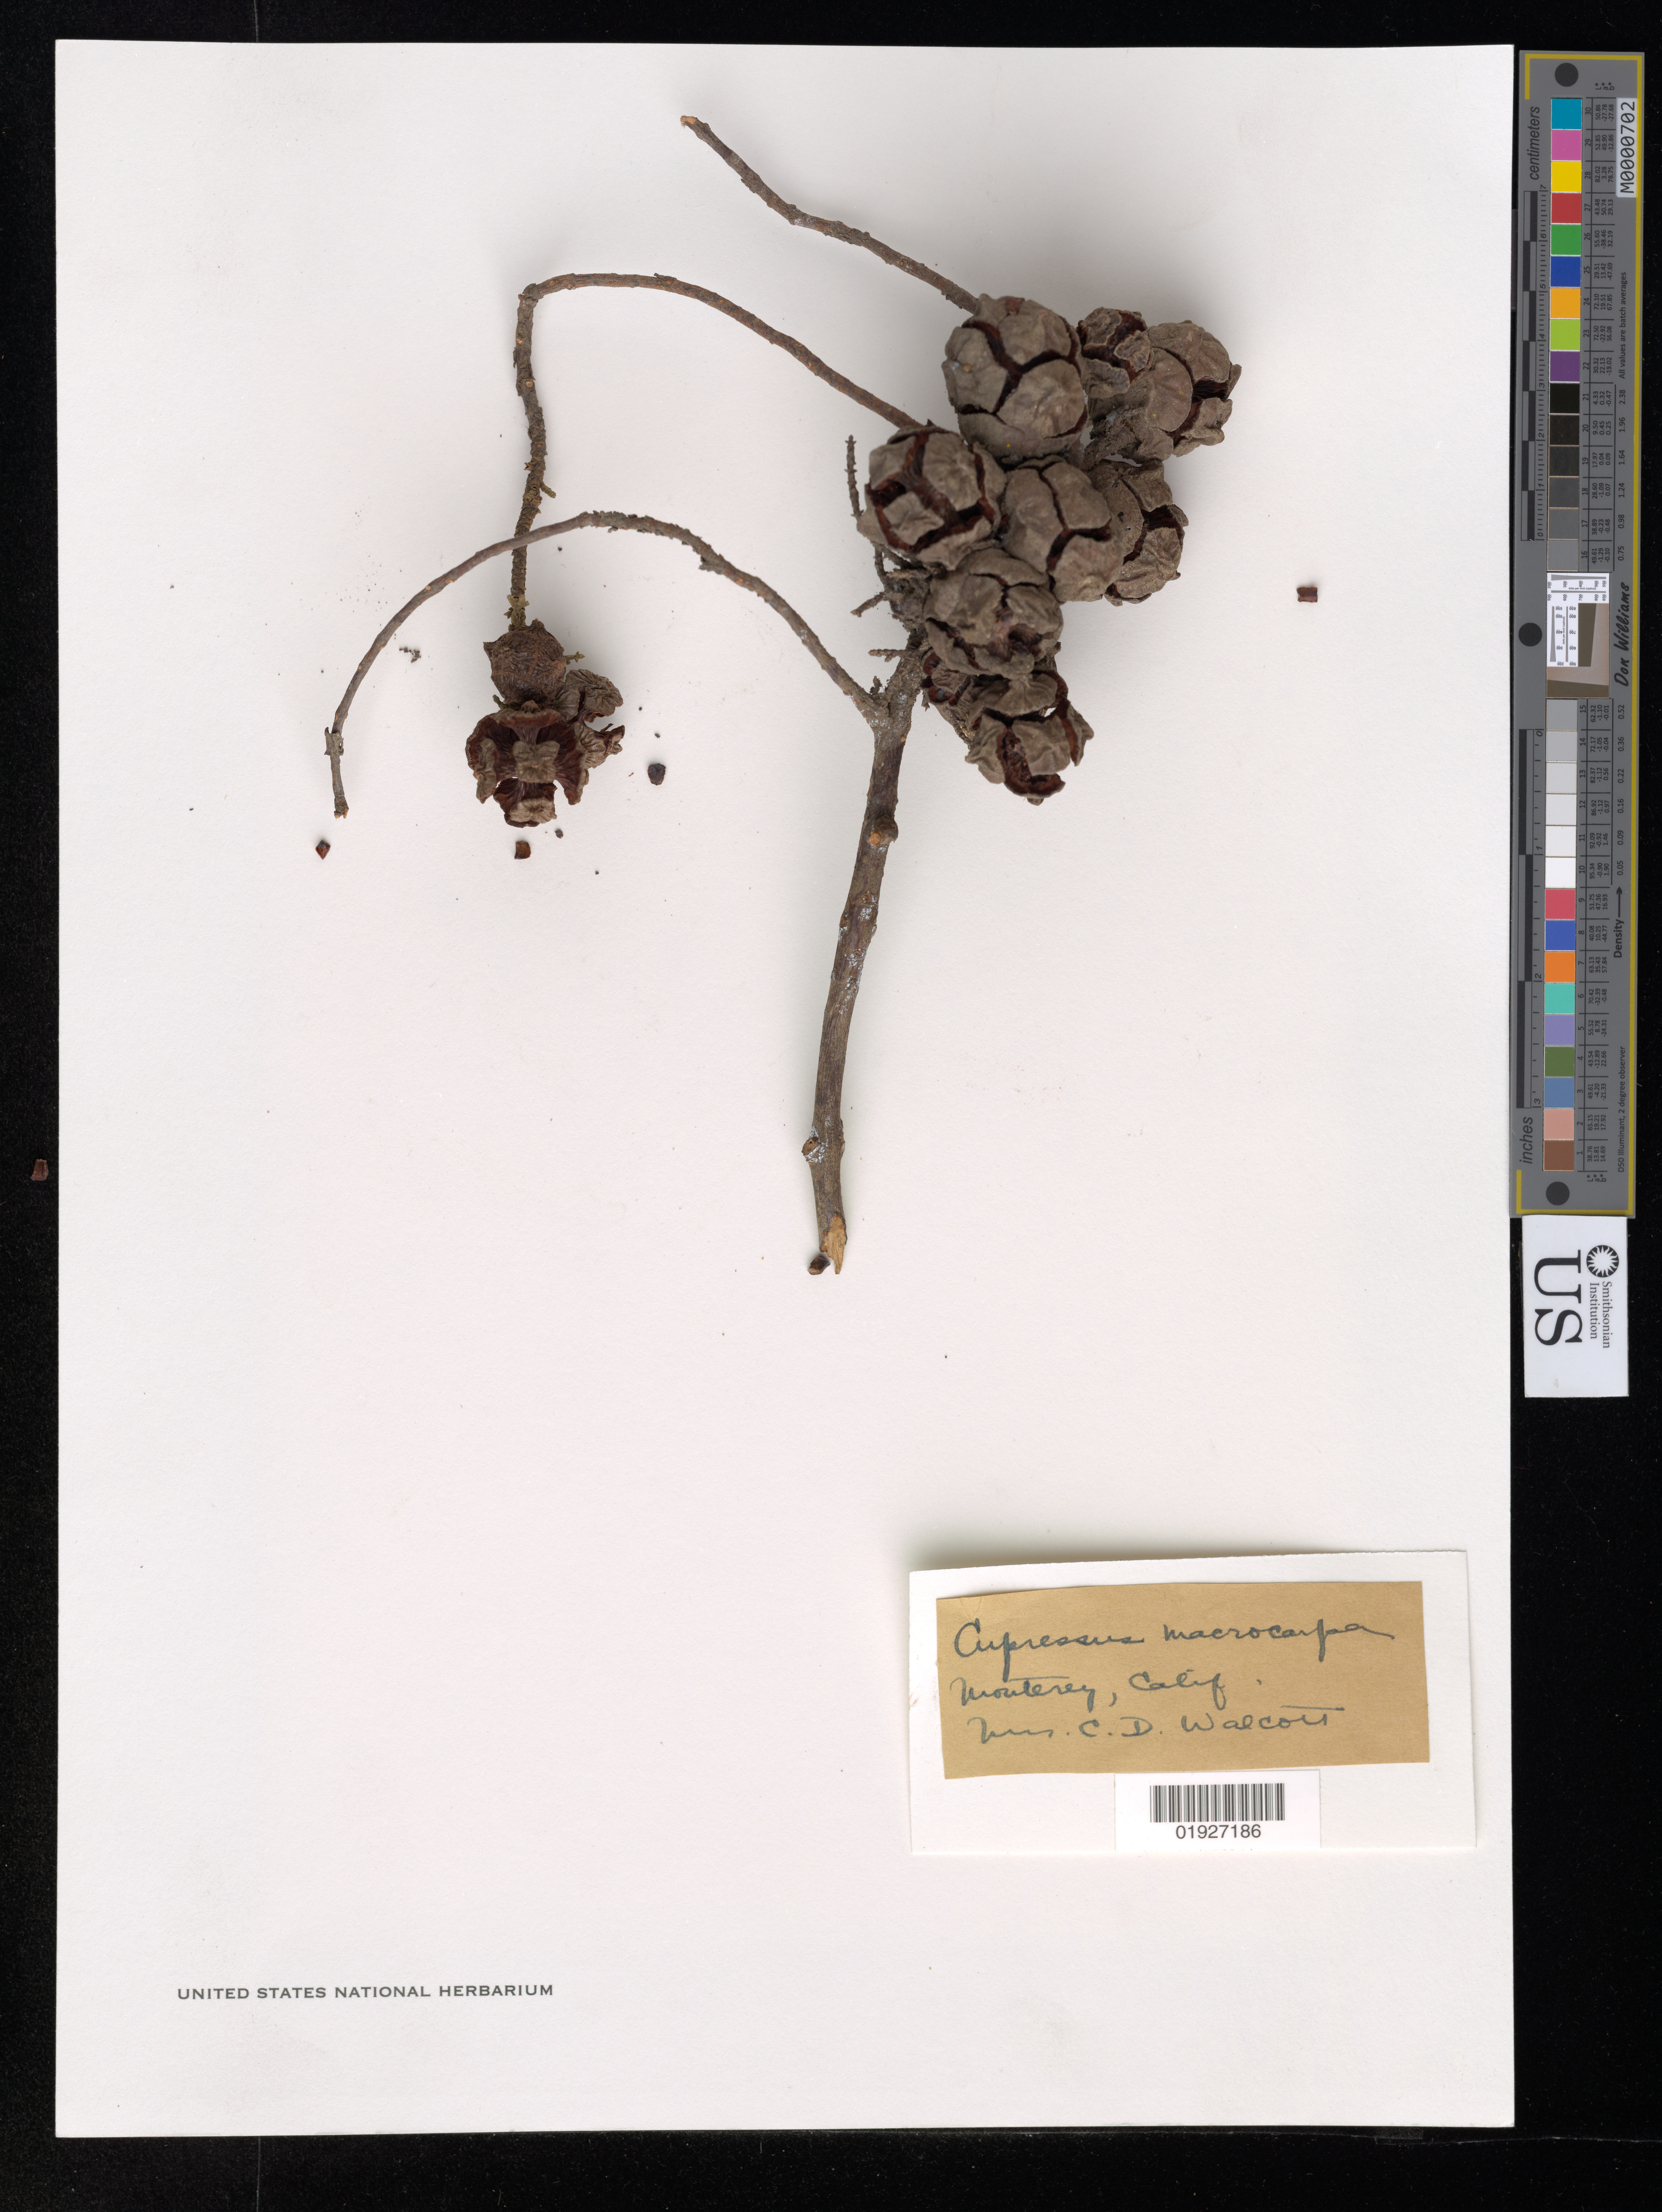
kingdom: Plantae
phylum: Tracheophyta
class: Pinopsida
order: Pinales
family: Cupressaceae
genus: Hesperocyparis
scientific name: Hesperocyparis macrocarpa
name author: (Hartw. ex Gordon) Bartel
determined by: (US) Smithsonian Institution - National Museum of Natural History - Department of Botany (UNITED STATES)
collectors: C. Walcott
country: United States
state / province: California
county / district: Monterey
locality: Monterey